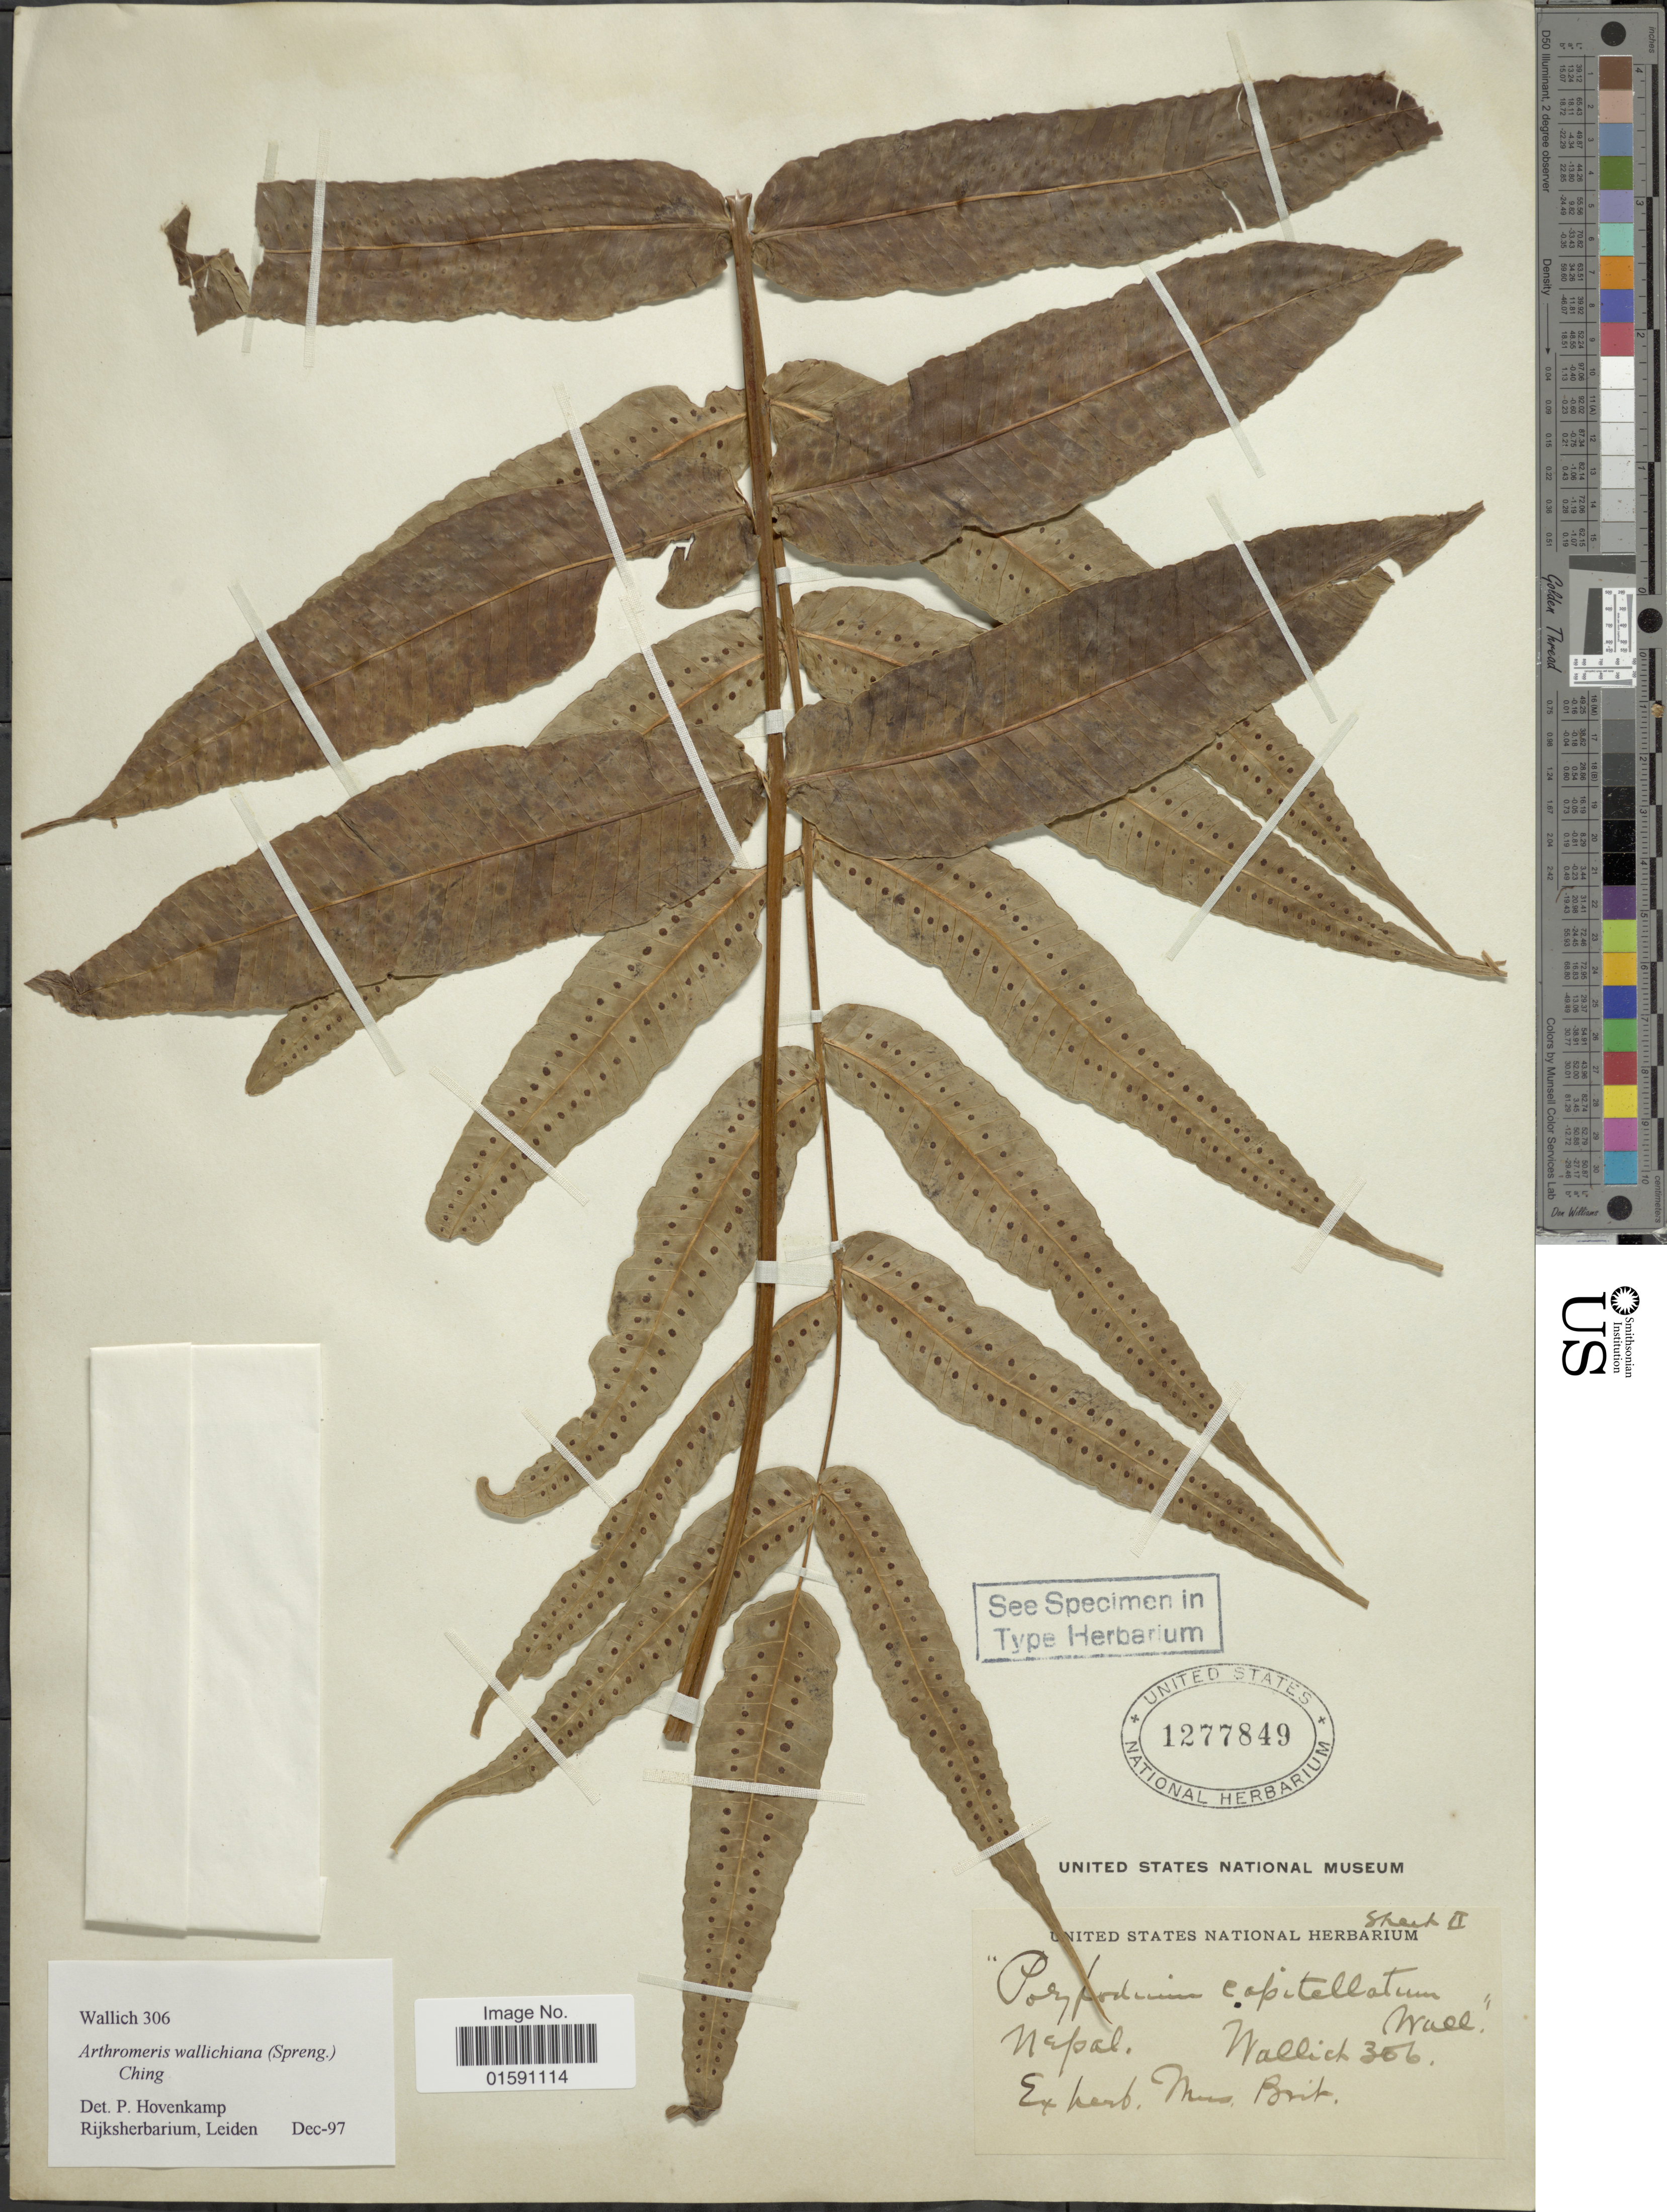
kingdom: Plantae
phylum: Tracheophyta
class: Polypodiopsida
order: Polypodiales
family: Polypodiaceae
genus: Arthromeris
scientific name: Arthromeris wallichiana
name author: (Spreng.) Ching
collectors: -- Wallich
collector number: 306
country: Nepal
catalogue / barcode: US 1277849